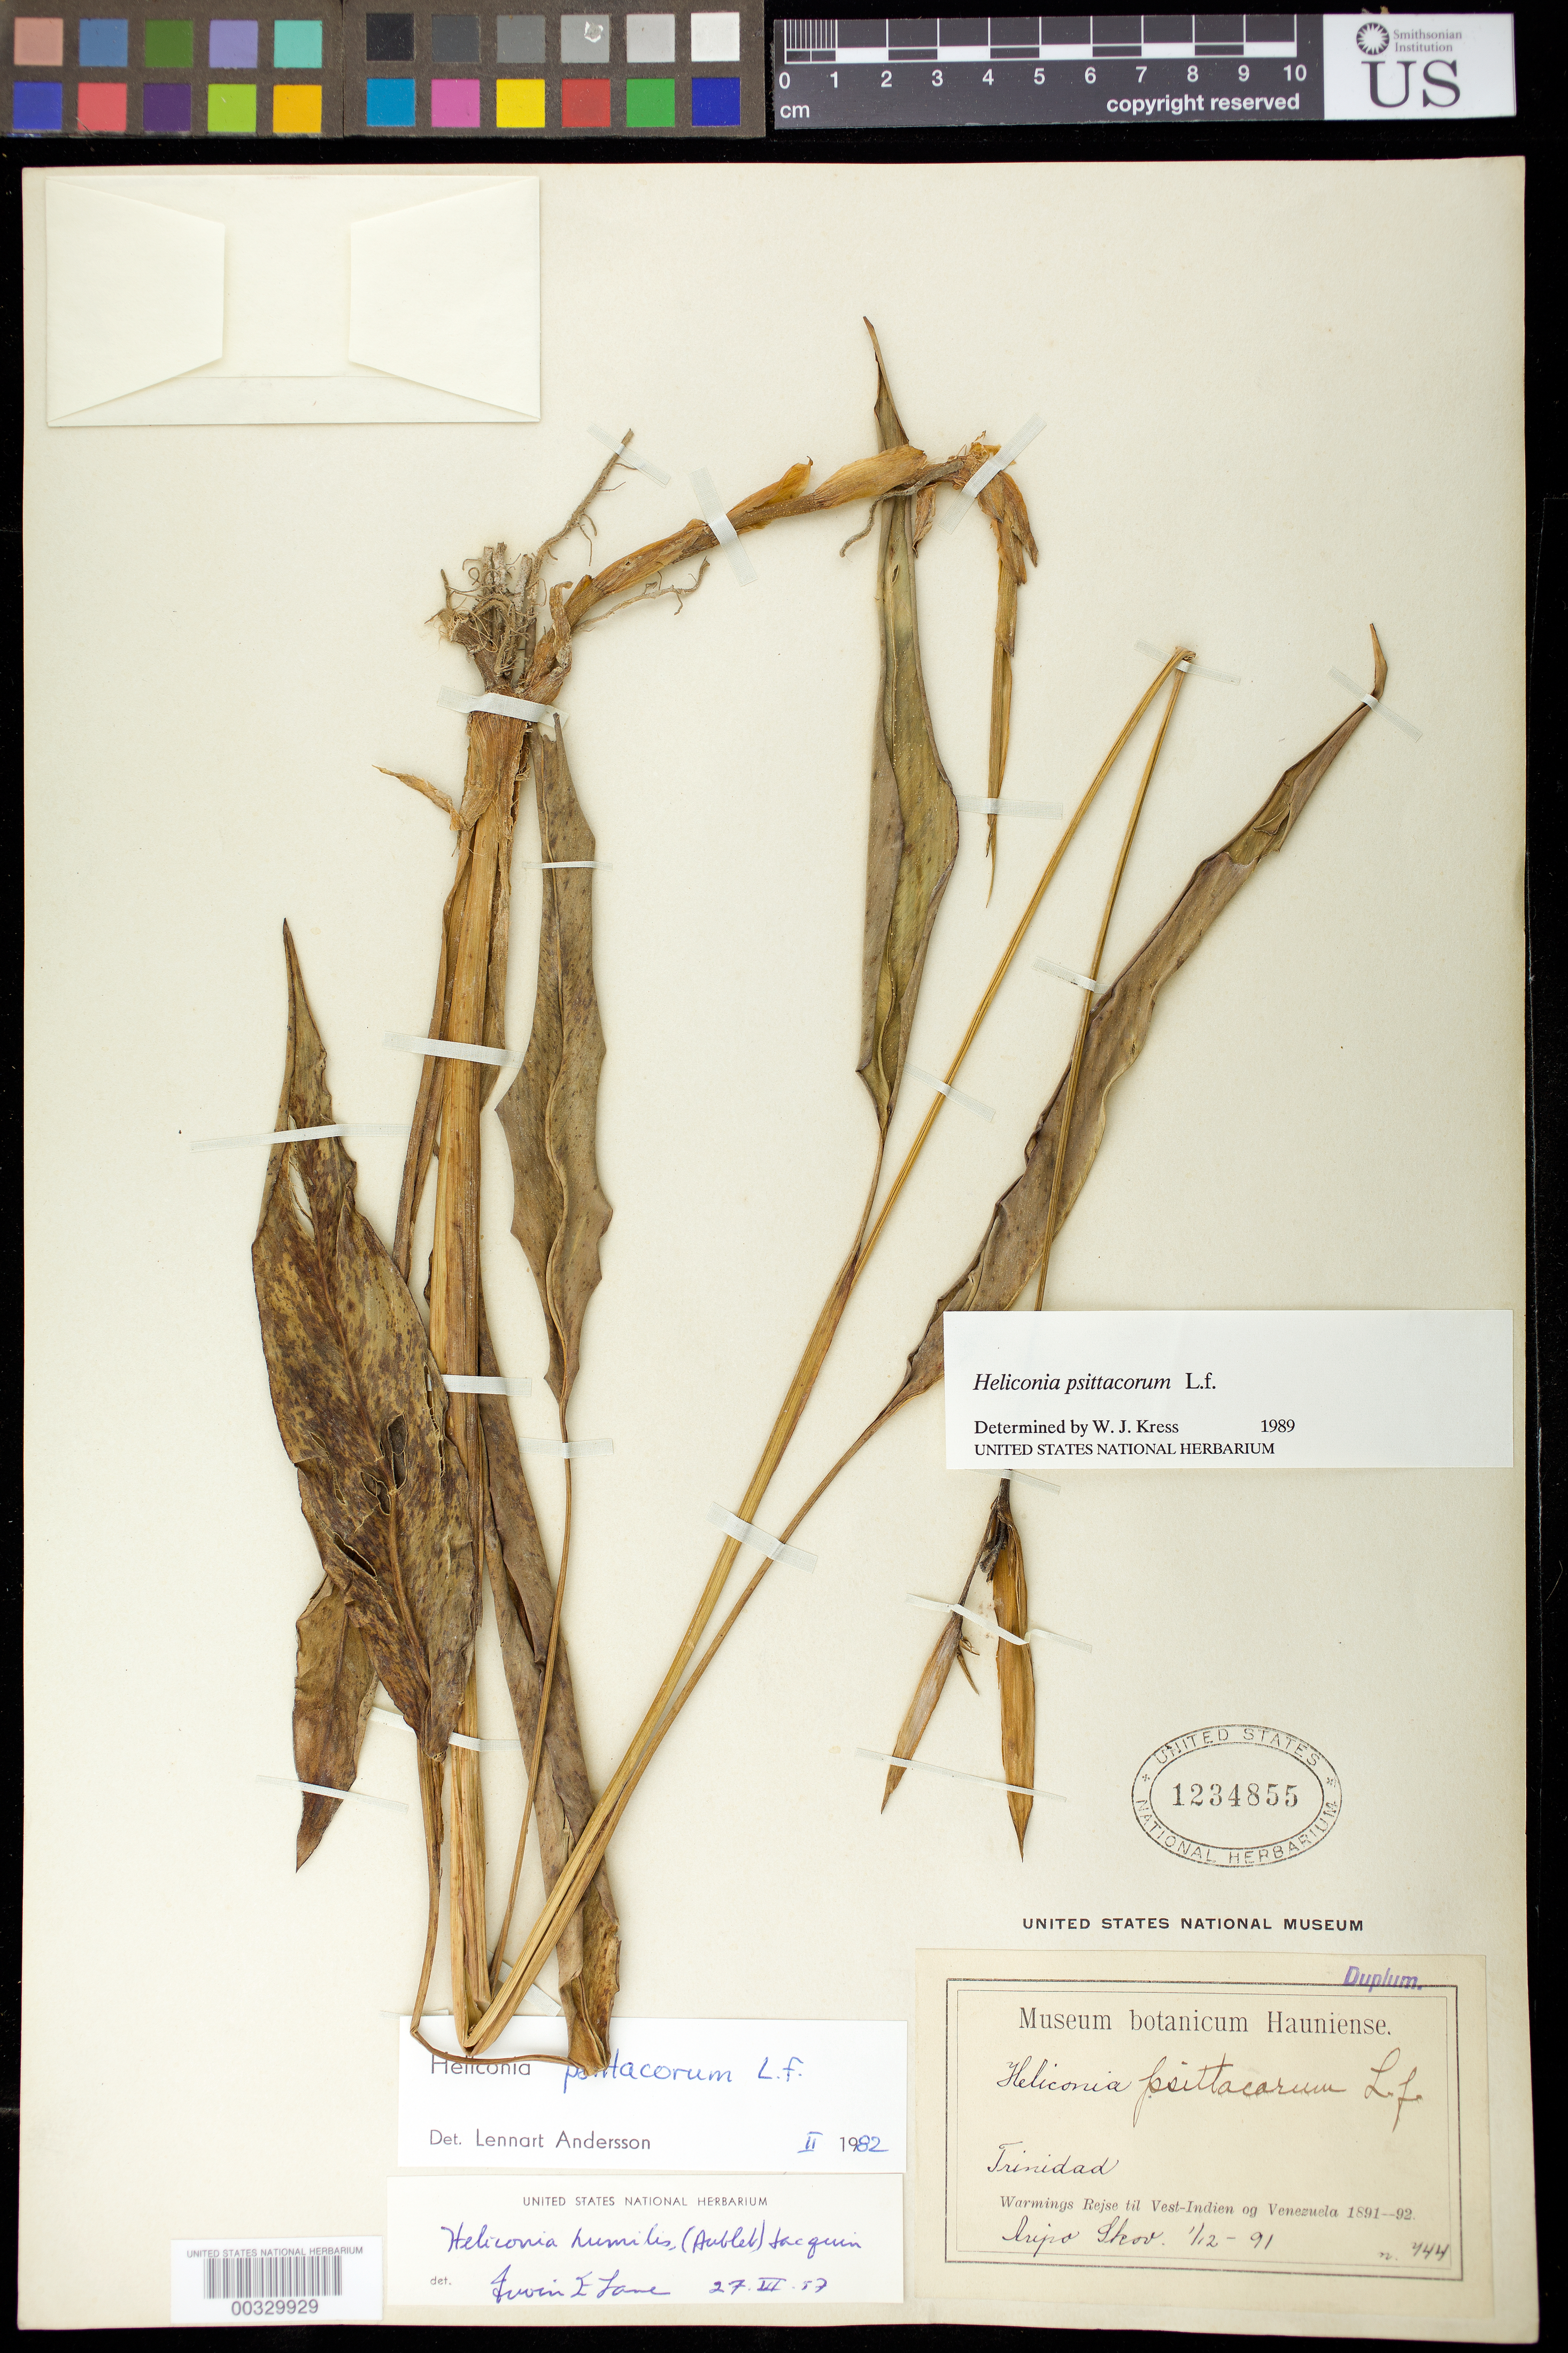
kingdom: Plantae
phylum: Tracheophyta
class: Liliopsida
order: Zingiberales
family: Heliconiaceae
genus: Heliconia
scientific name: Heliconia psittacorum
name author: L. f.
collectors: I. Skov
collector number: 444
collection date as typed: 12 Jan 1891 or 01 Dec 1891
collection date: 1891-01-12 or 1891-12-01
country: Trinidad and Tobago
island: Trinidad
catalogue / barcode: US 1234855